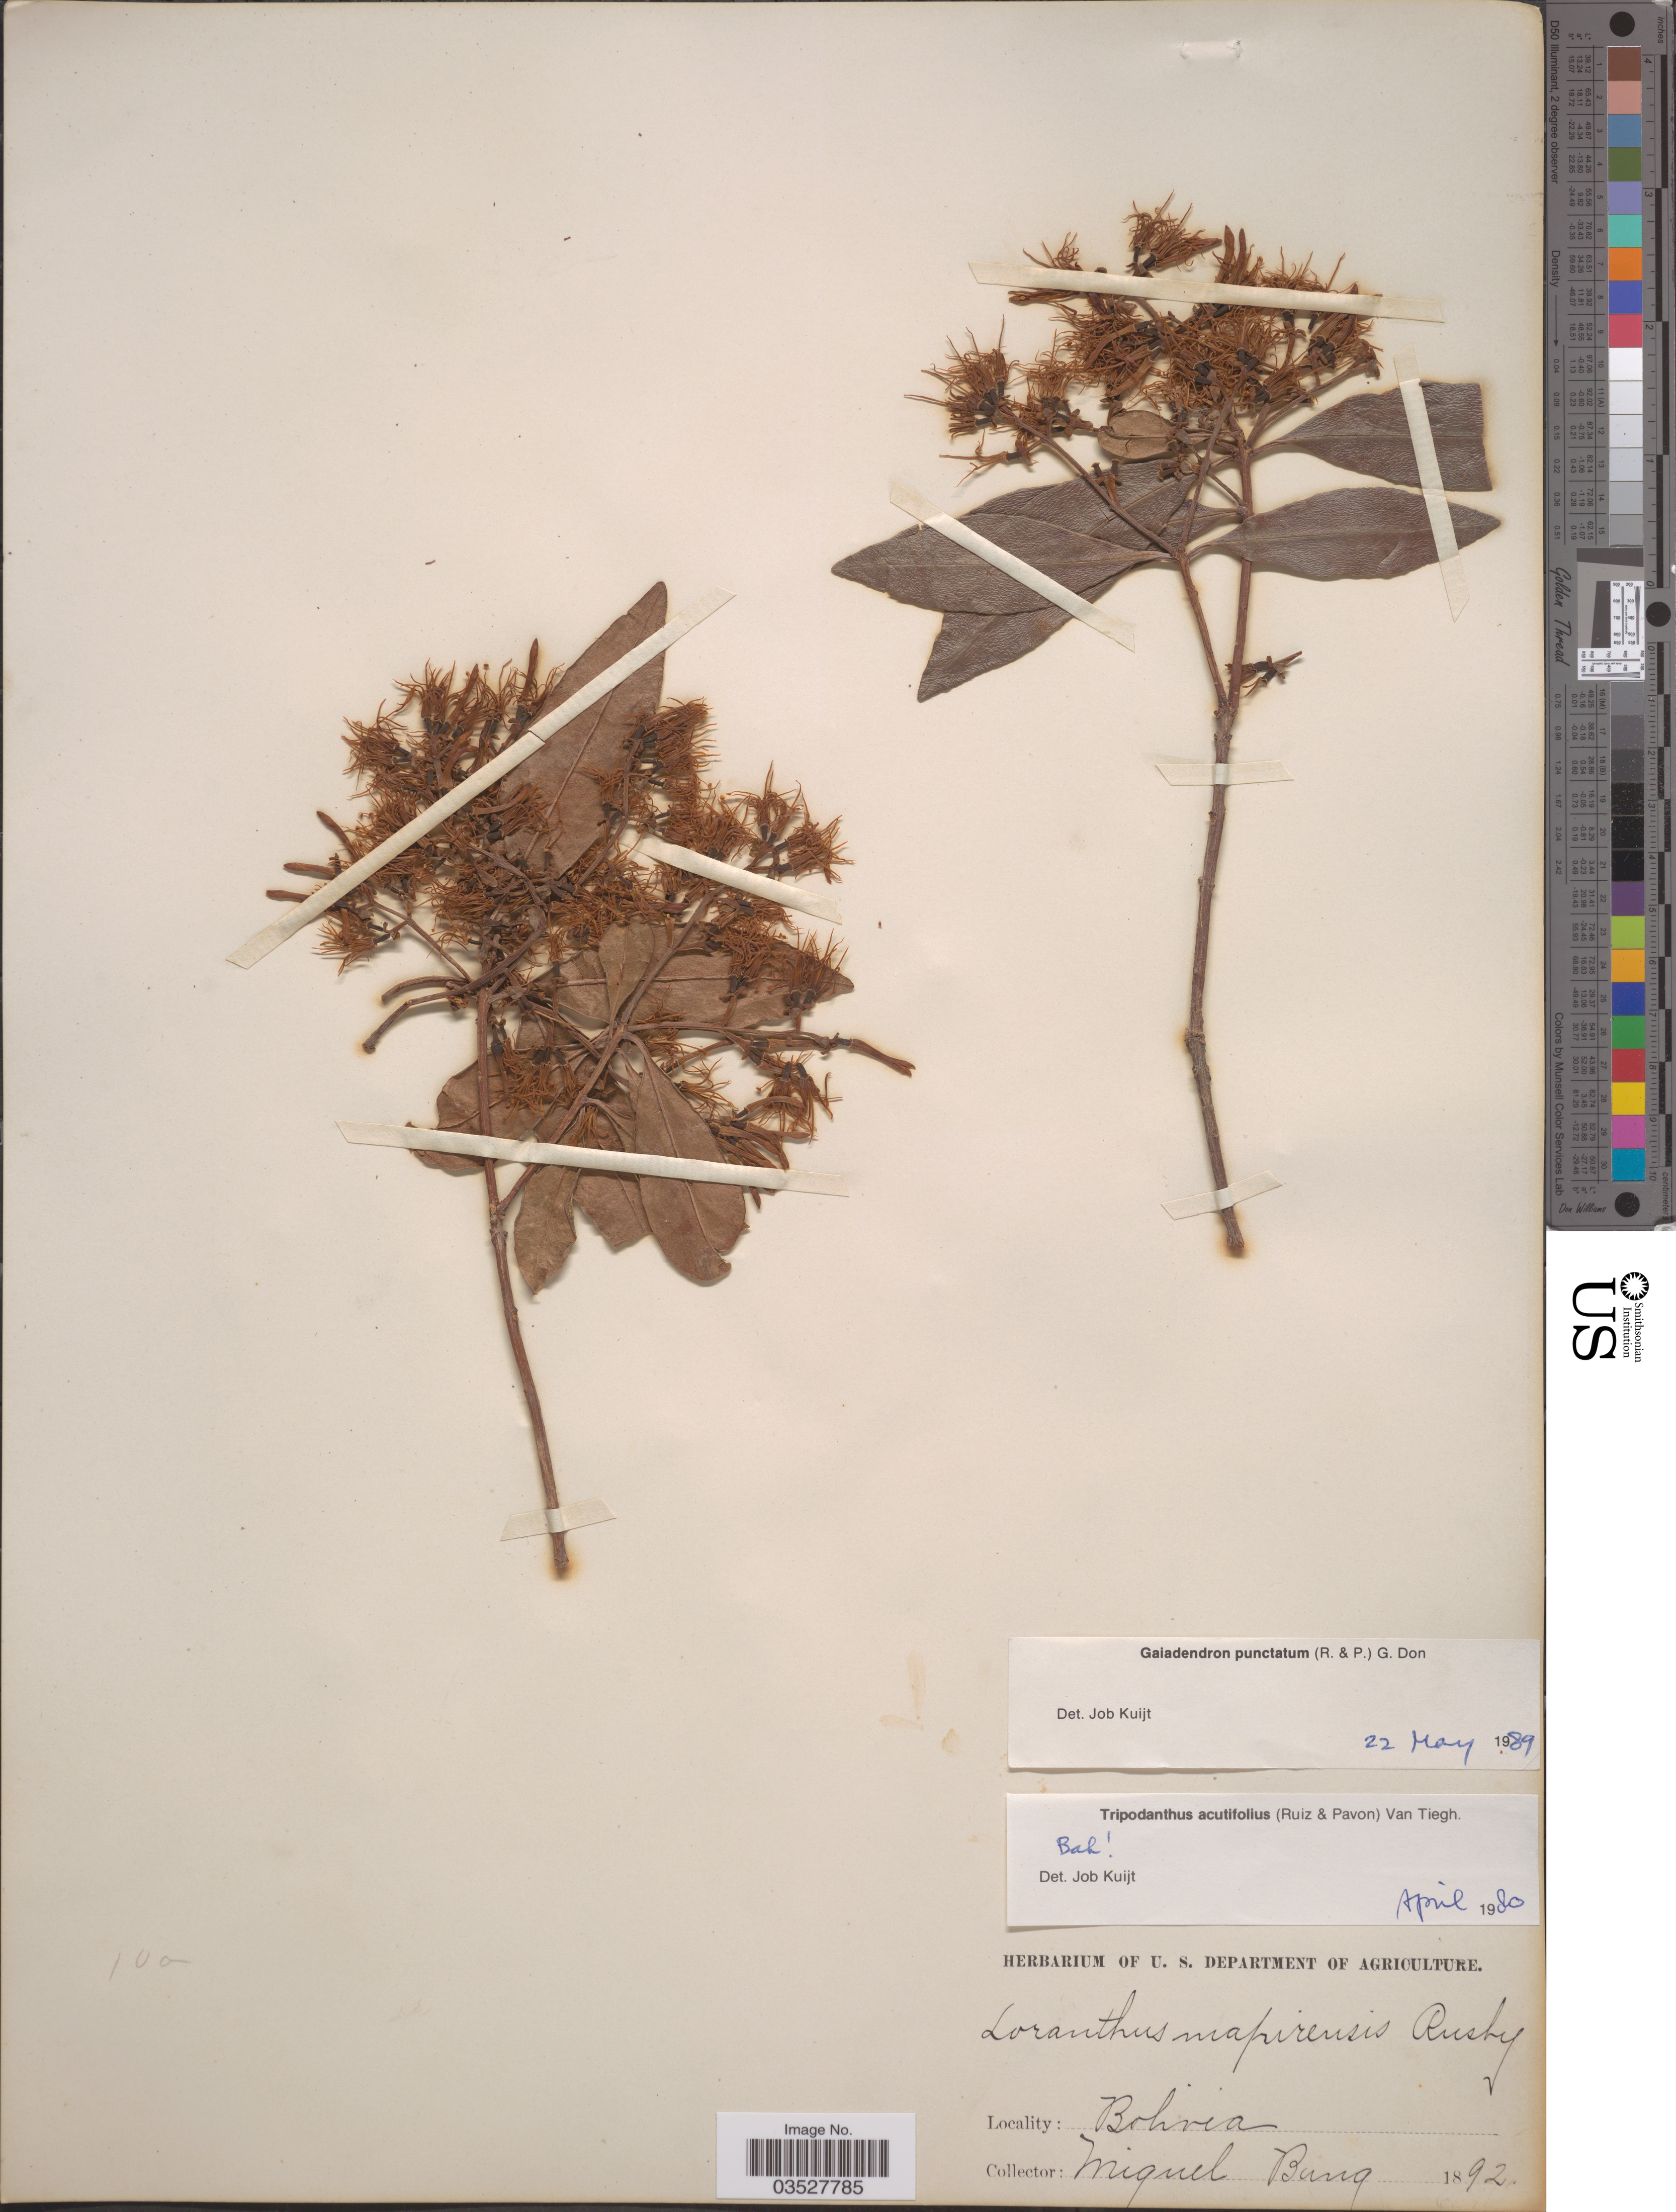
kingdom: Plantae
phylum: Tracheophyta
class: Magnoliopsida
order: Santalales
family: Loranthaceae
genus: Gaiadendron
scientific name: Gaiadendron punctatum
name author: (Ruiz & Pav.) G. Don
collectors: M. Bang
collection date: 1892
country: Bolivia